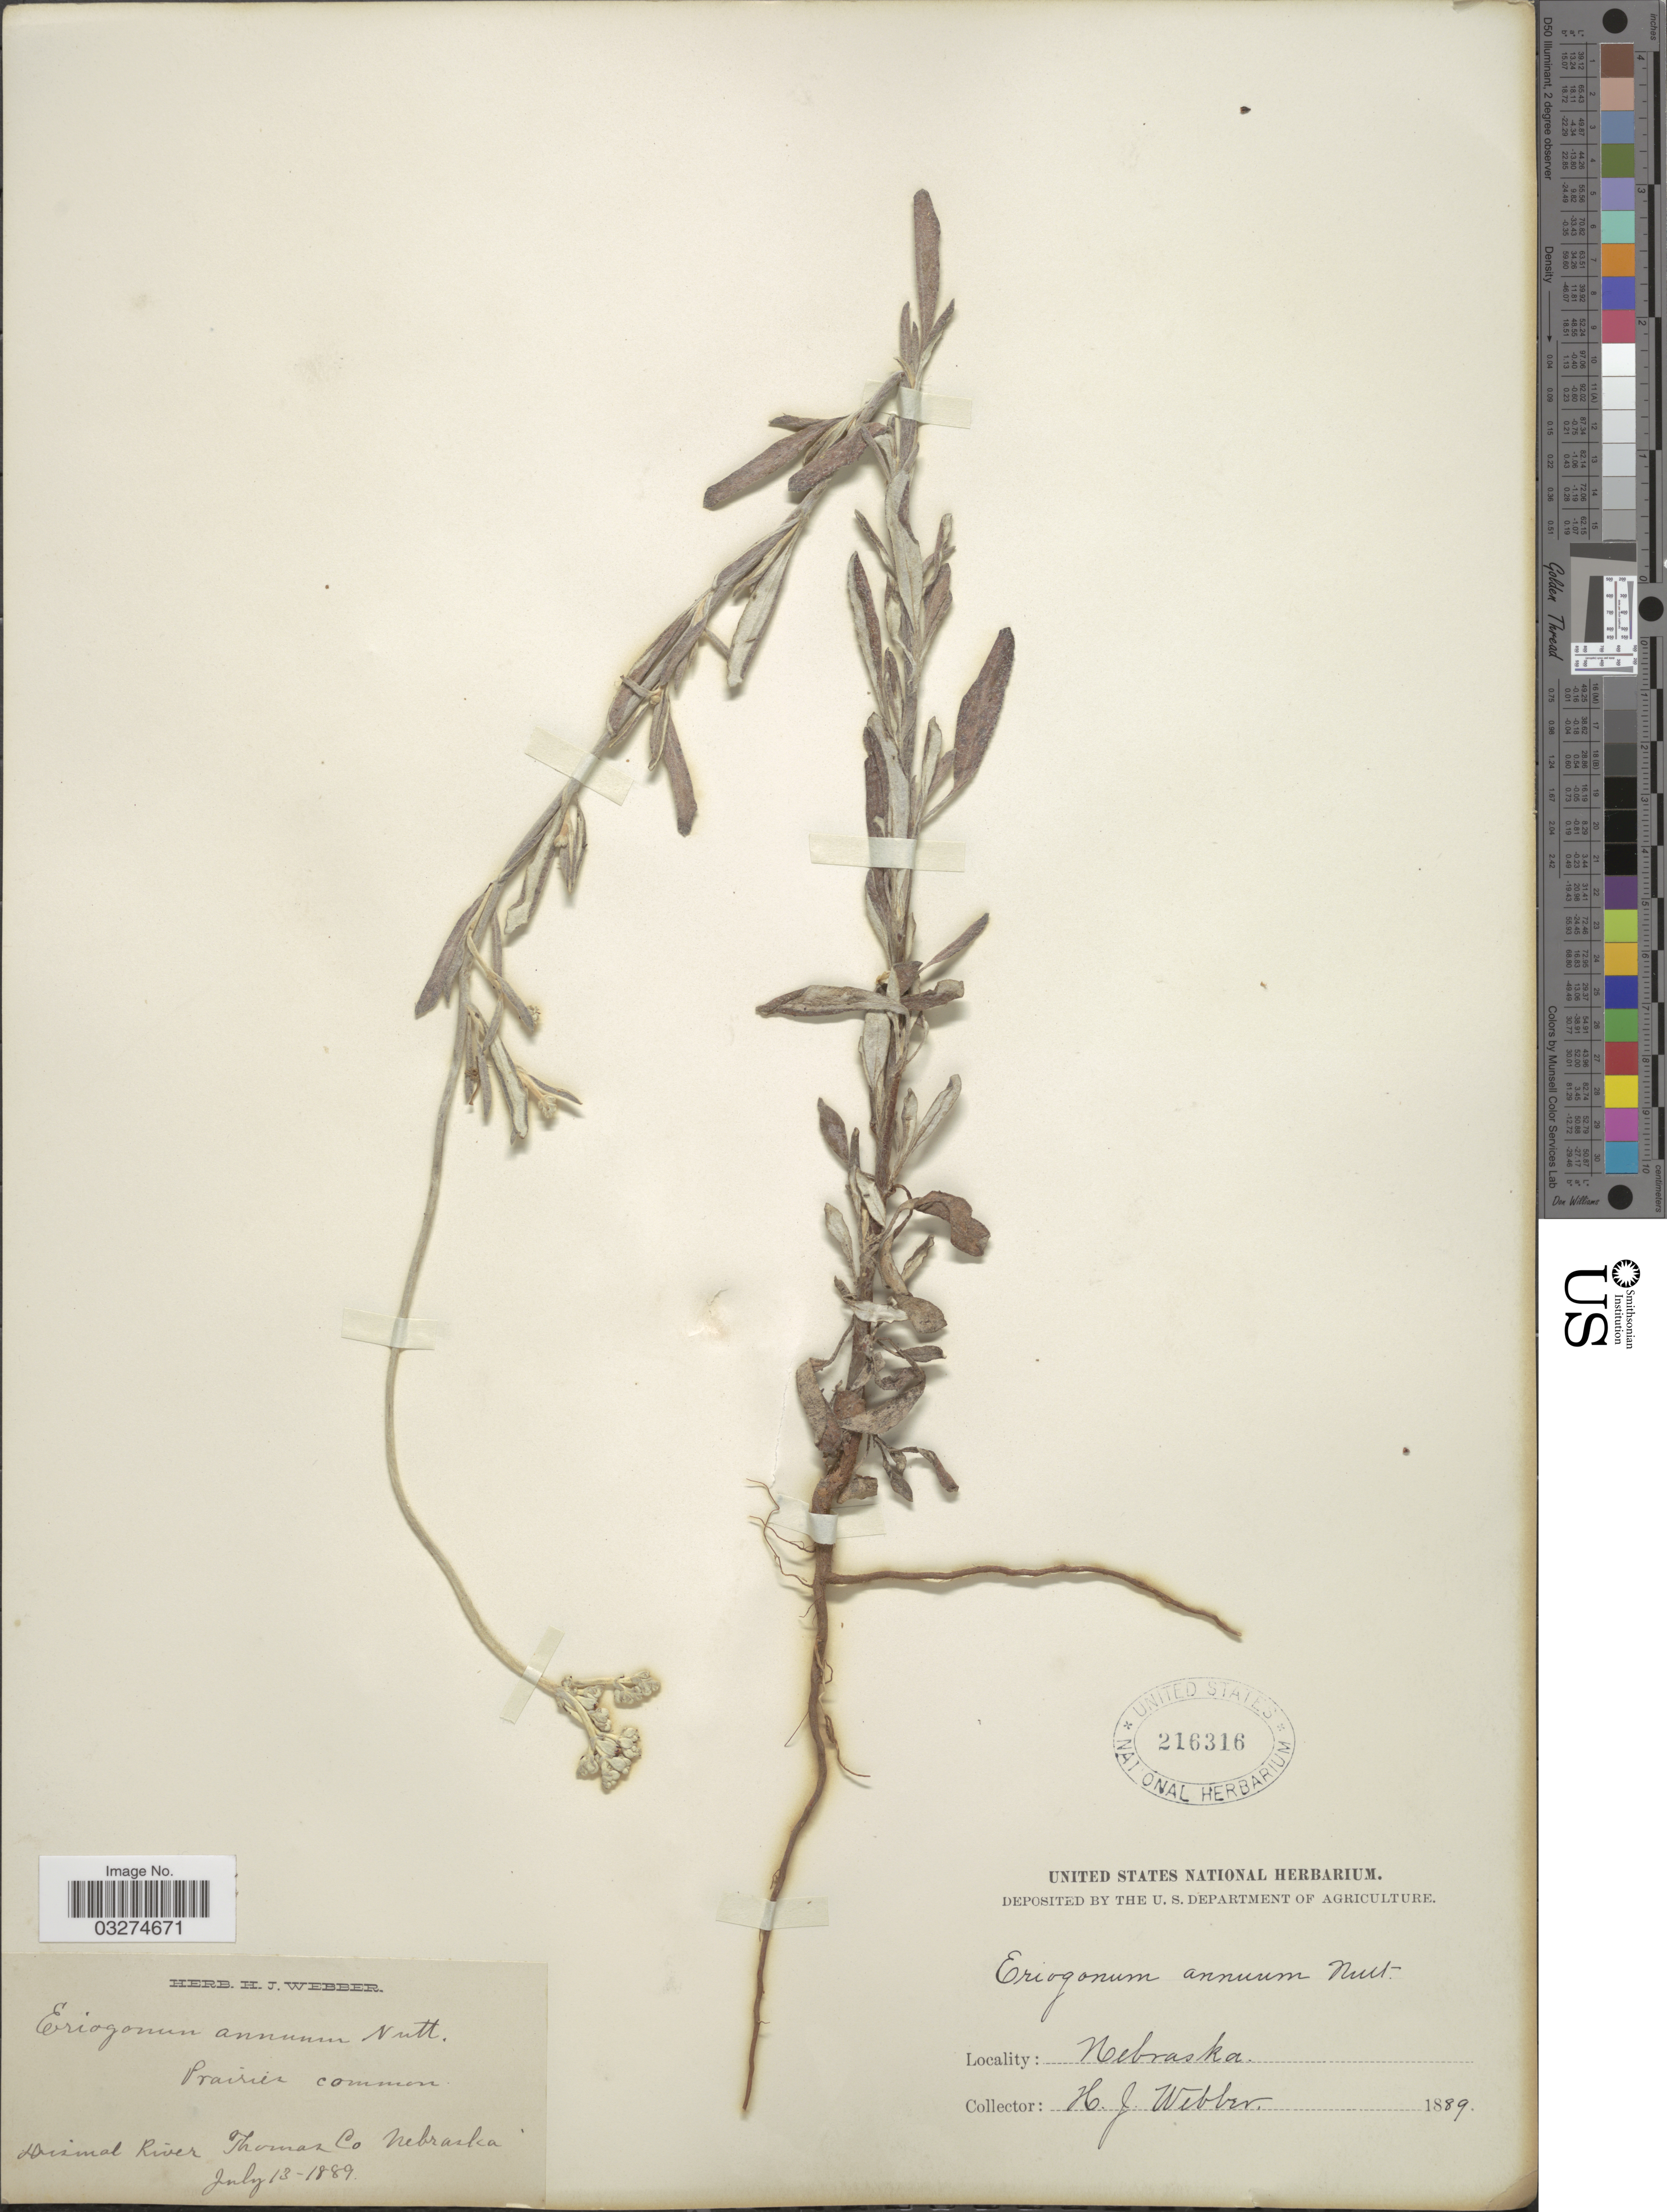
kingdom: Plantae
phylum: Tracheophyta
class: Magnoliopsida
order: Caryophyllales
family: Polygonaceae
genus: Eriogonum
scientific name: Eriogonum annuum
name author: Nutt.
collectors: H. Webber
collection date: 1889-07-13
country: United States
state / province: Nebraska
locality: Dismal River, Thomas Co.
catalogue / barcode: US 216316